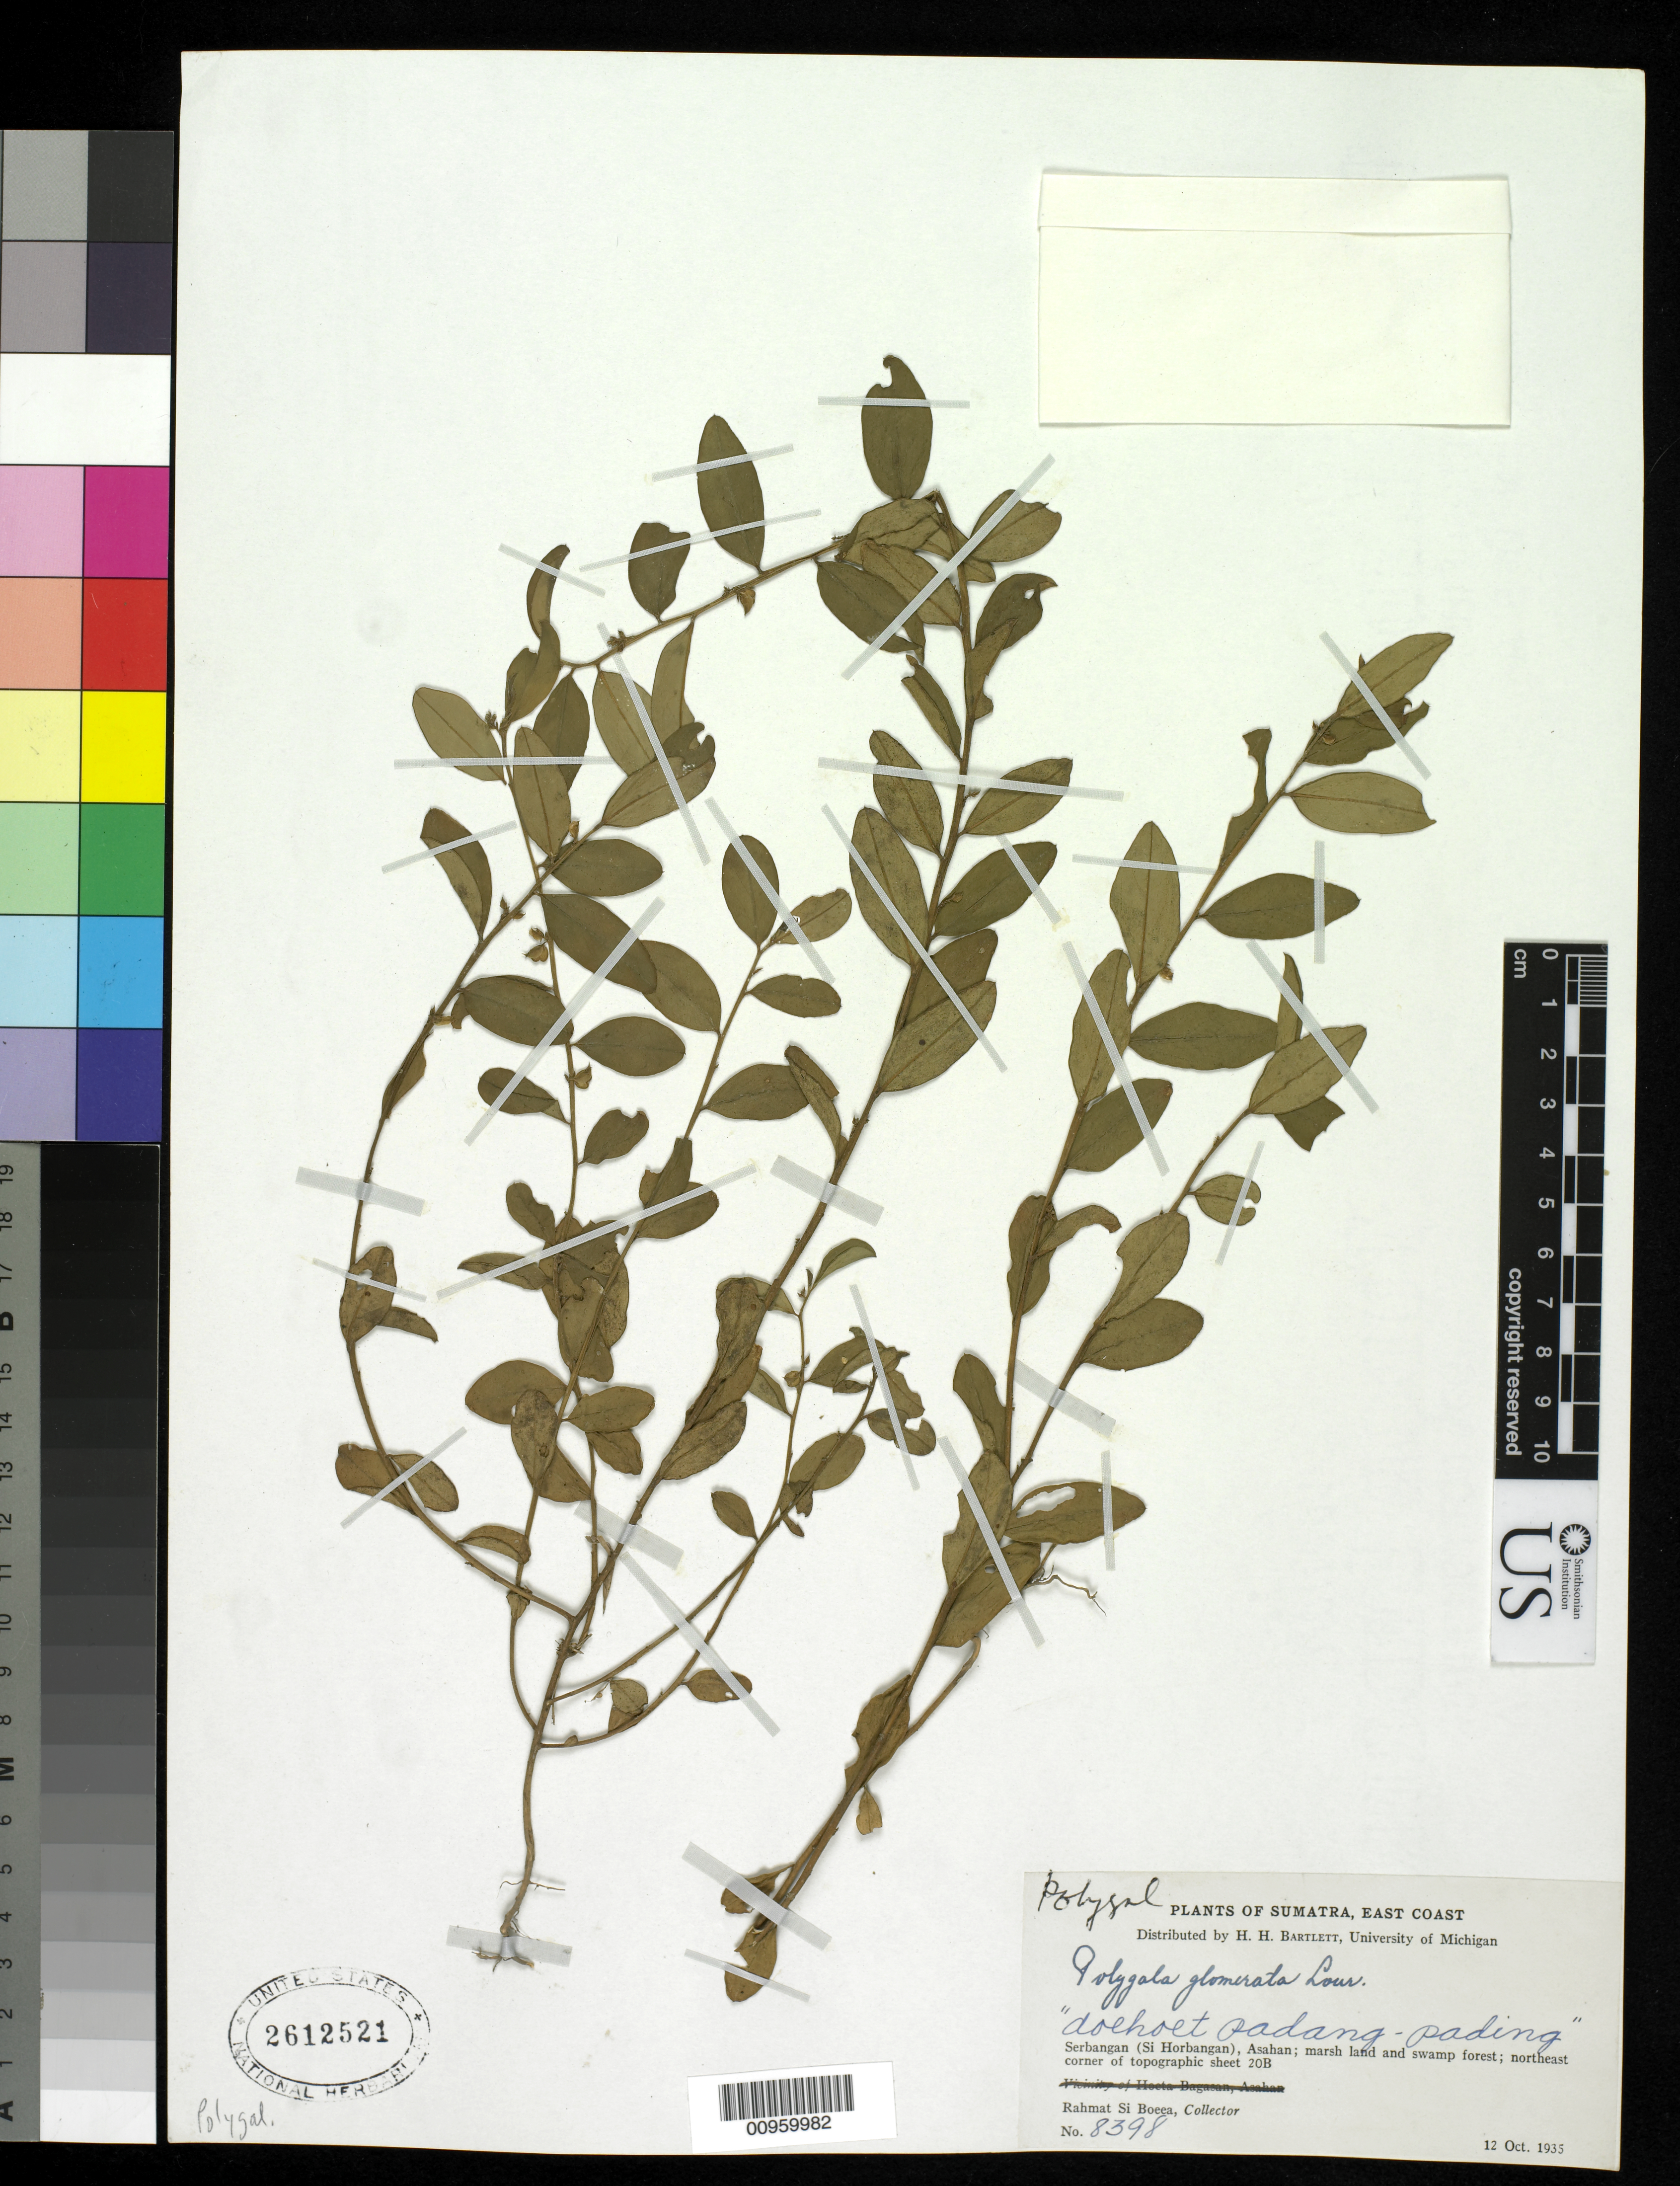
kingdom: Plantae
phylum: Tracheophyta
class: Magnoliopsida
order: Fabales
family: Polygalaceae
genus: Polygala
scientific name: Polygala glomerata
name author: Lour.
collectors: Rahmat Si Boeea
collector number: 8398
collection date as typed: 12 Oct 1935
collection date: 1935-10-12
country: Indonesia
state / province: Sumatra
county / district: North Sumatra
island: Sumatra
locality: Serbangan (Si Horbangan, Asahan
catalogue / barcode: US 2612521